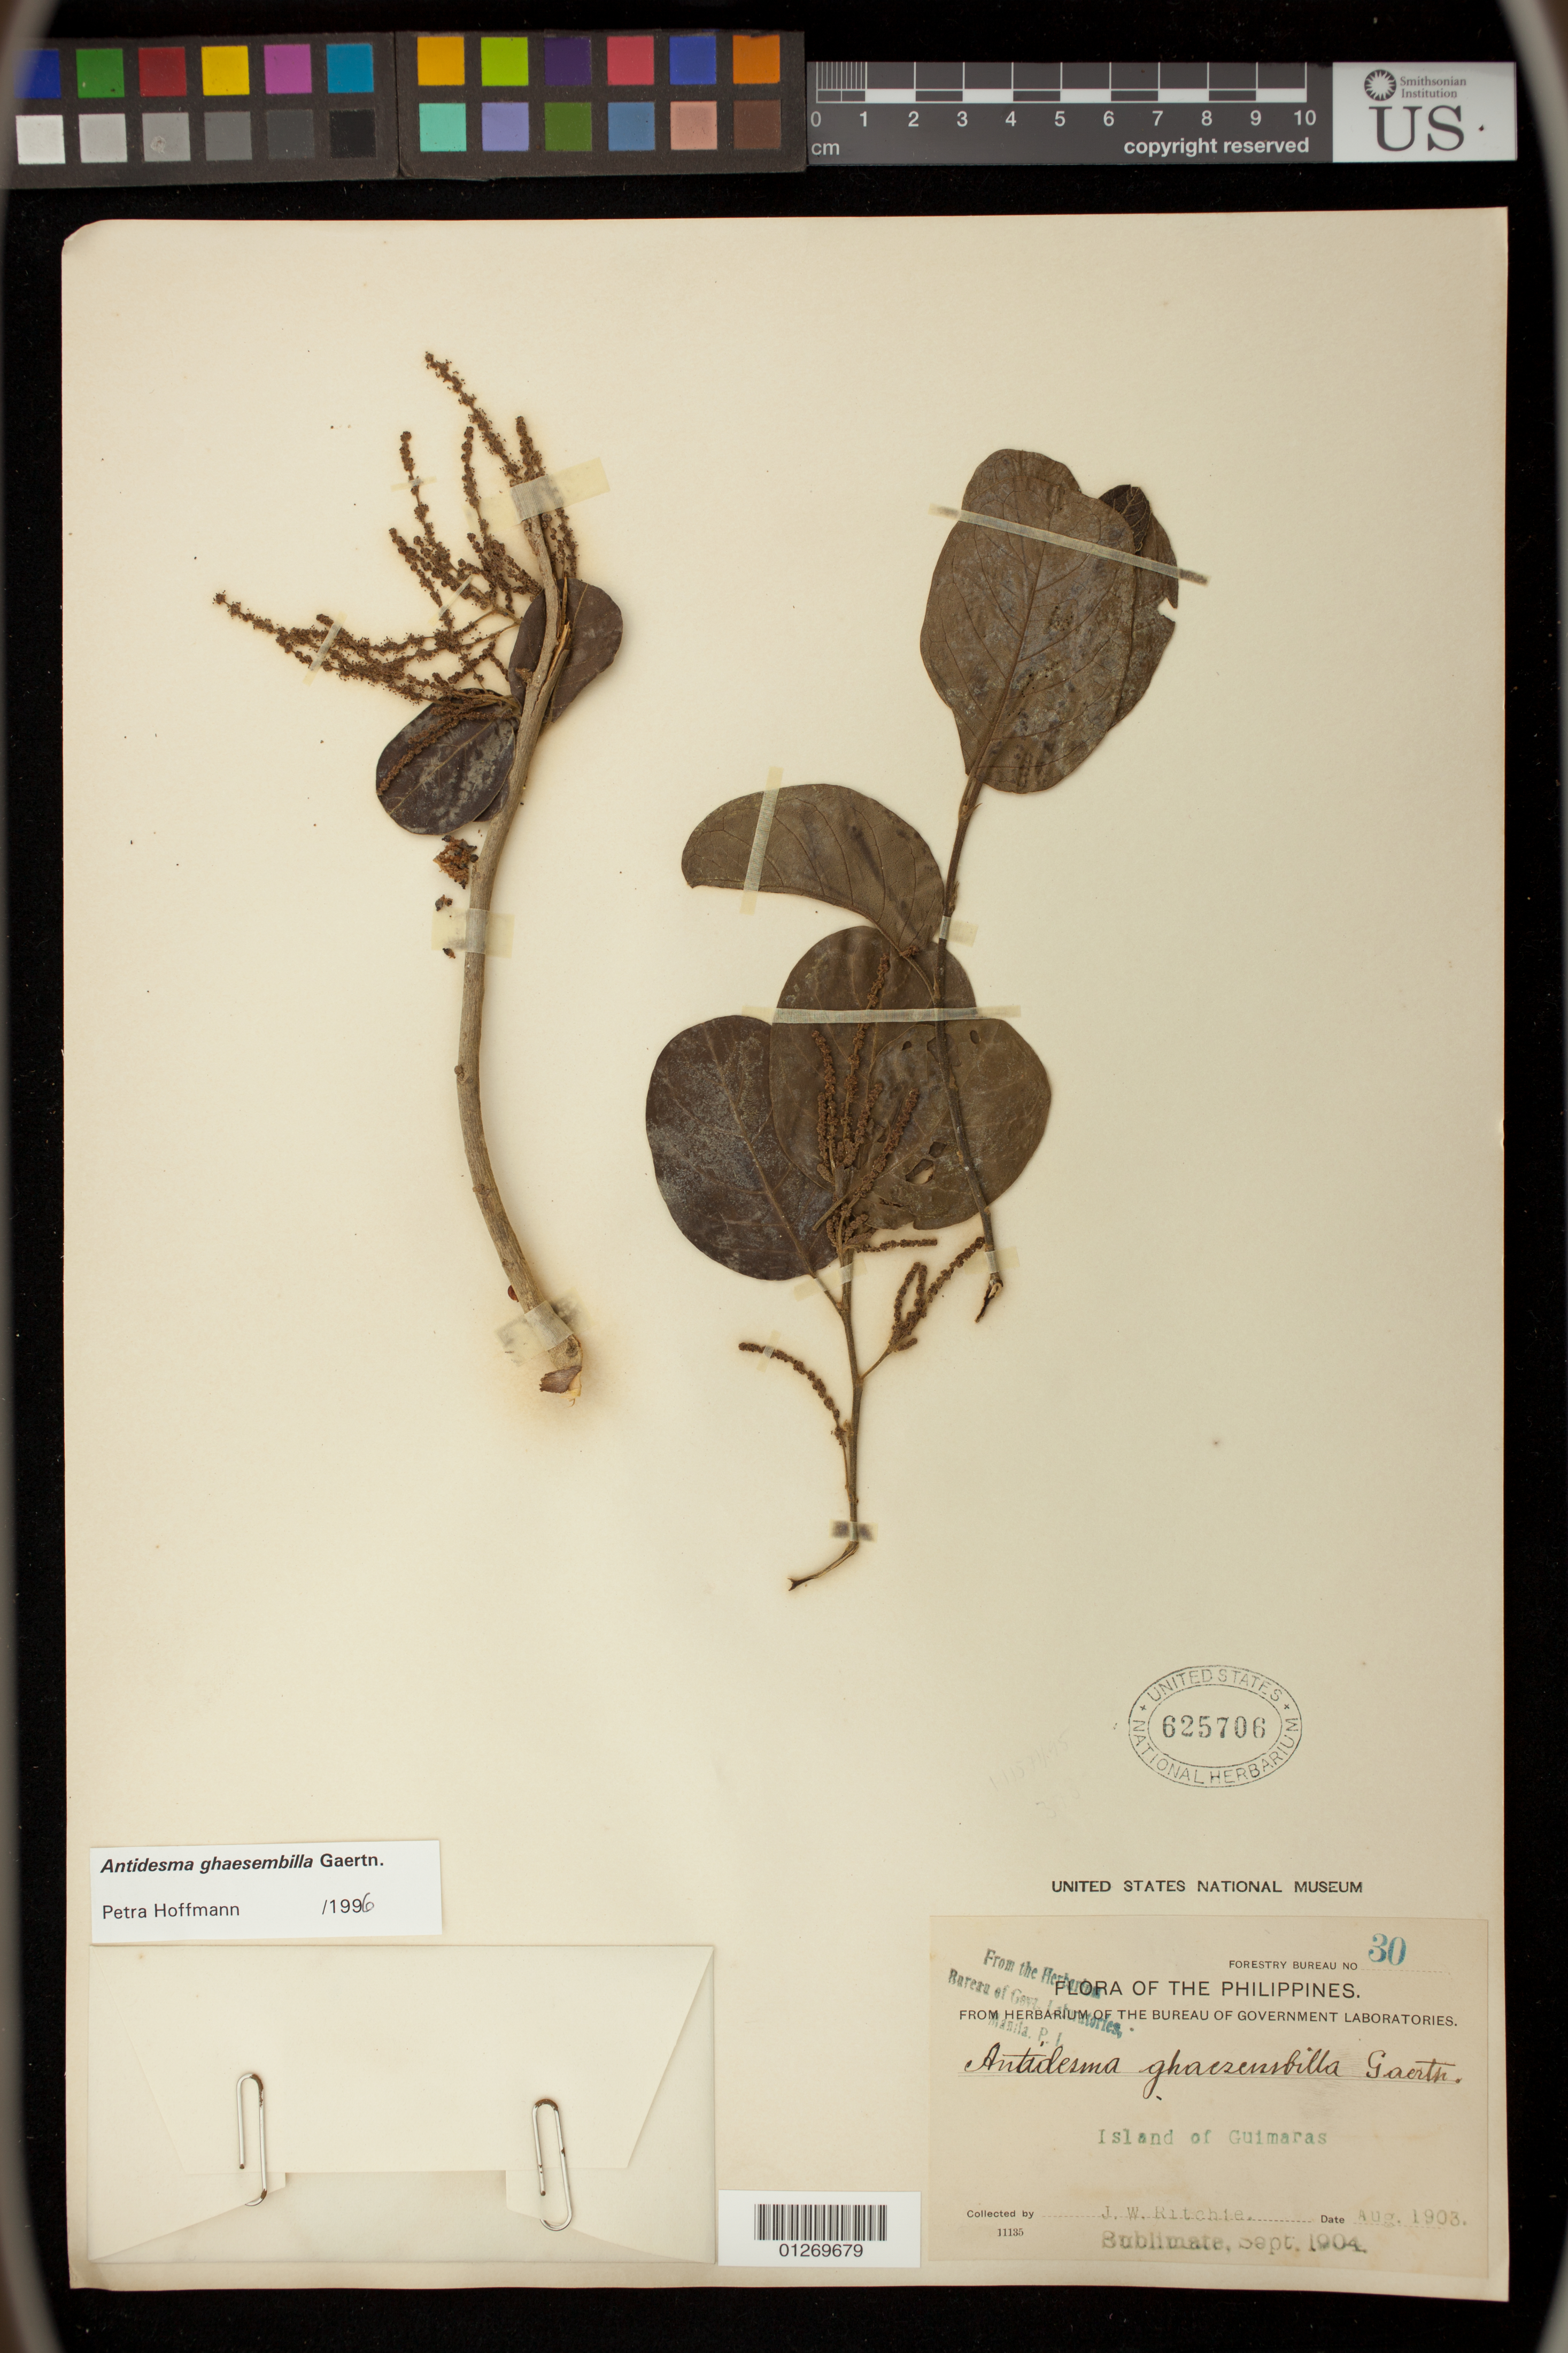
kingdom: Plantae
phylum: Tracheophyta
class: Magnoliopsida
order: Malpighiales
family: Phyllanthaceae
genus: Antidesma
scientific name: Antidesma ghaesembilla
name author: Gaertn.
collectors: J. Ritchie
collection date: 1903-08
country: Philippines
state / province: Western Visayas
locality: Island of Guimaras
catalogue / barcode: US 625706